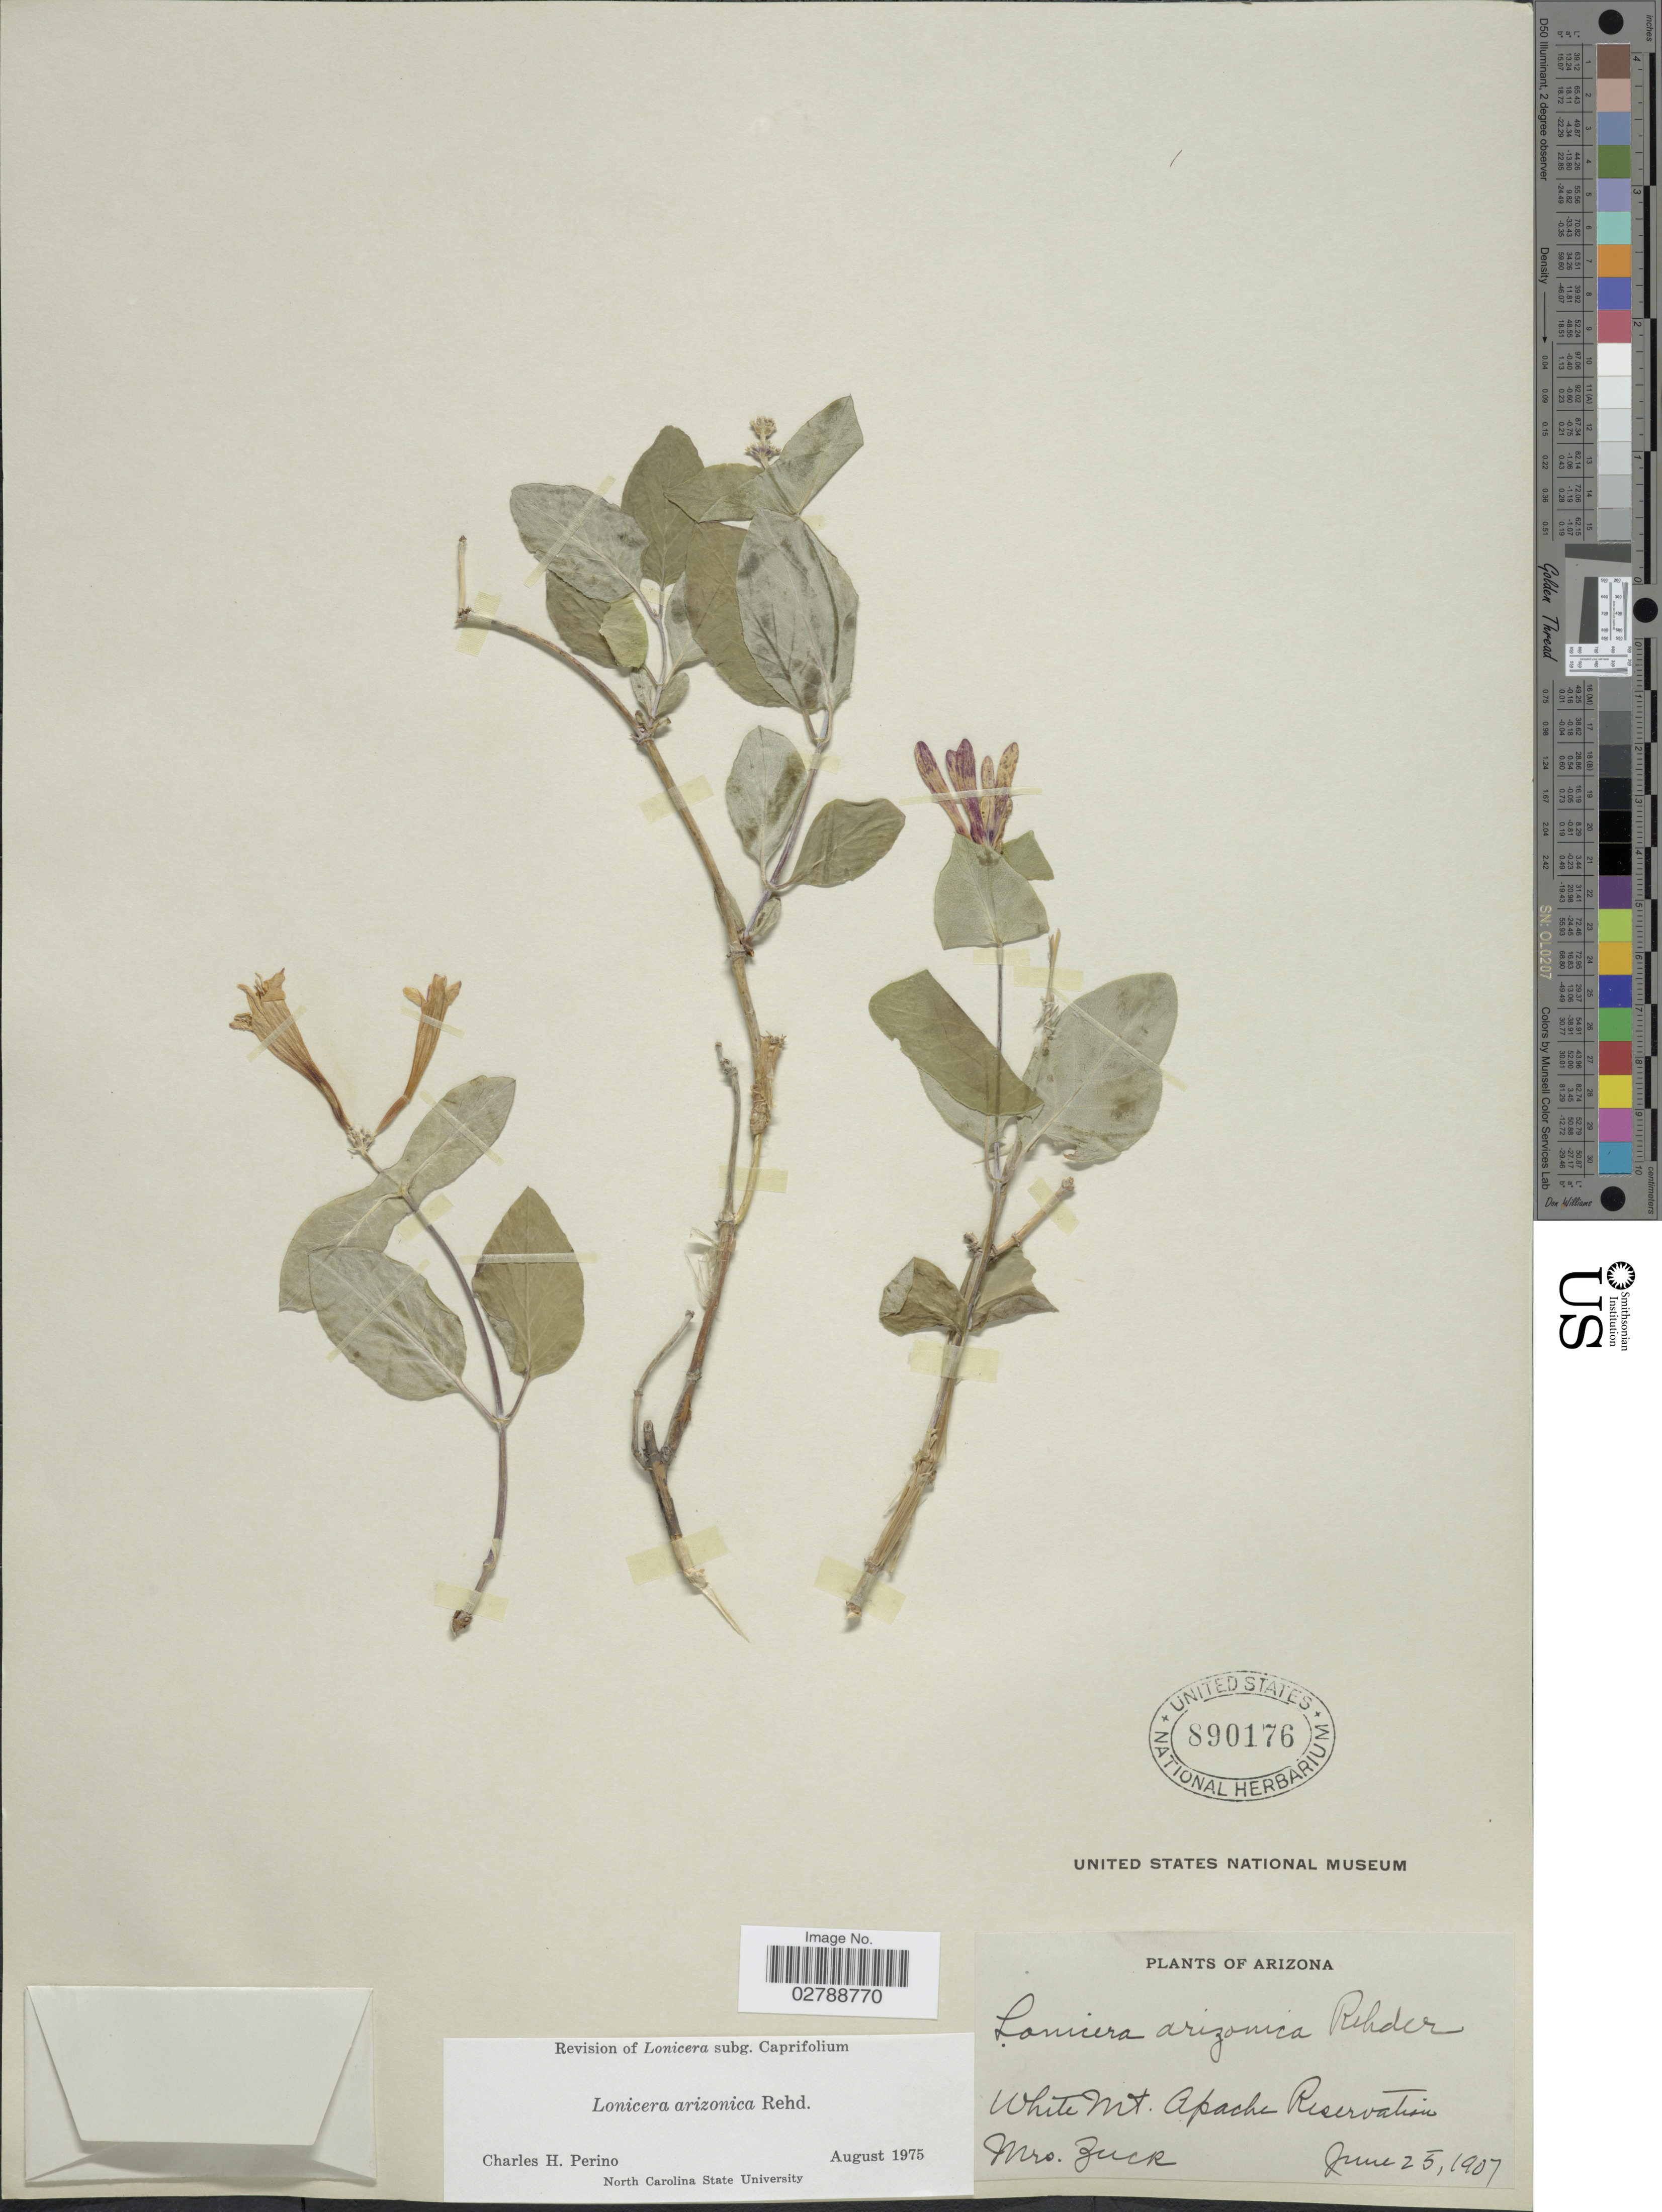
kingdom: Plantae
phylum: Tracheophyta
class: Magnoliopsida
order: Dipsacales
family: Caprifoliaceae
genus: Lonicera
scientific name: Lonicera arizonica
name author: Rehder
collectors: Zuck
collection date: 1907-06-25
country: United States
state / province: Arizona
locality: White Mt. Apache Reservation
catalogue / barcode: US 890176